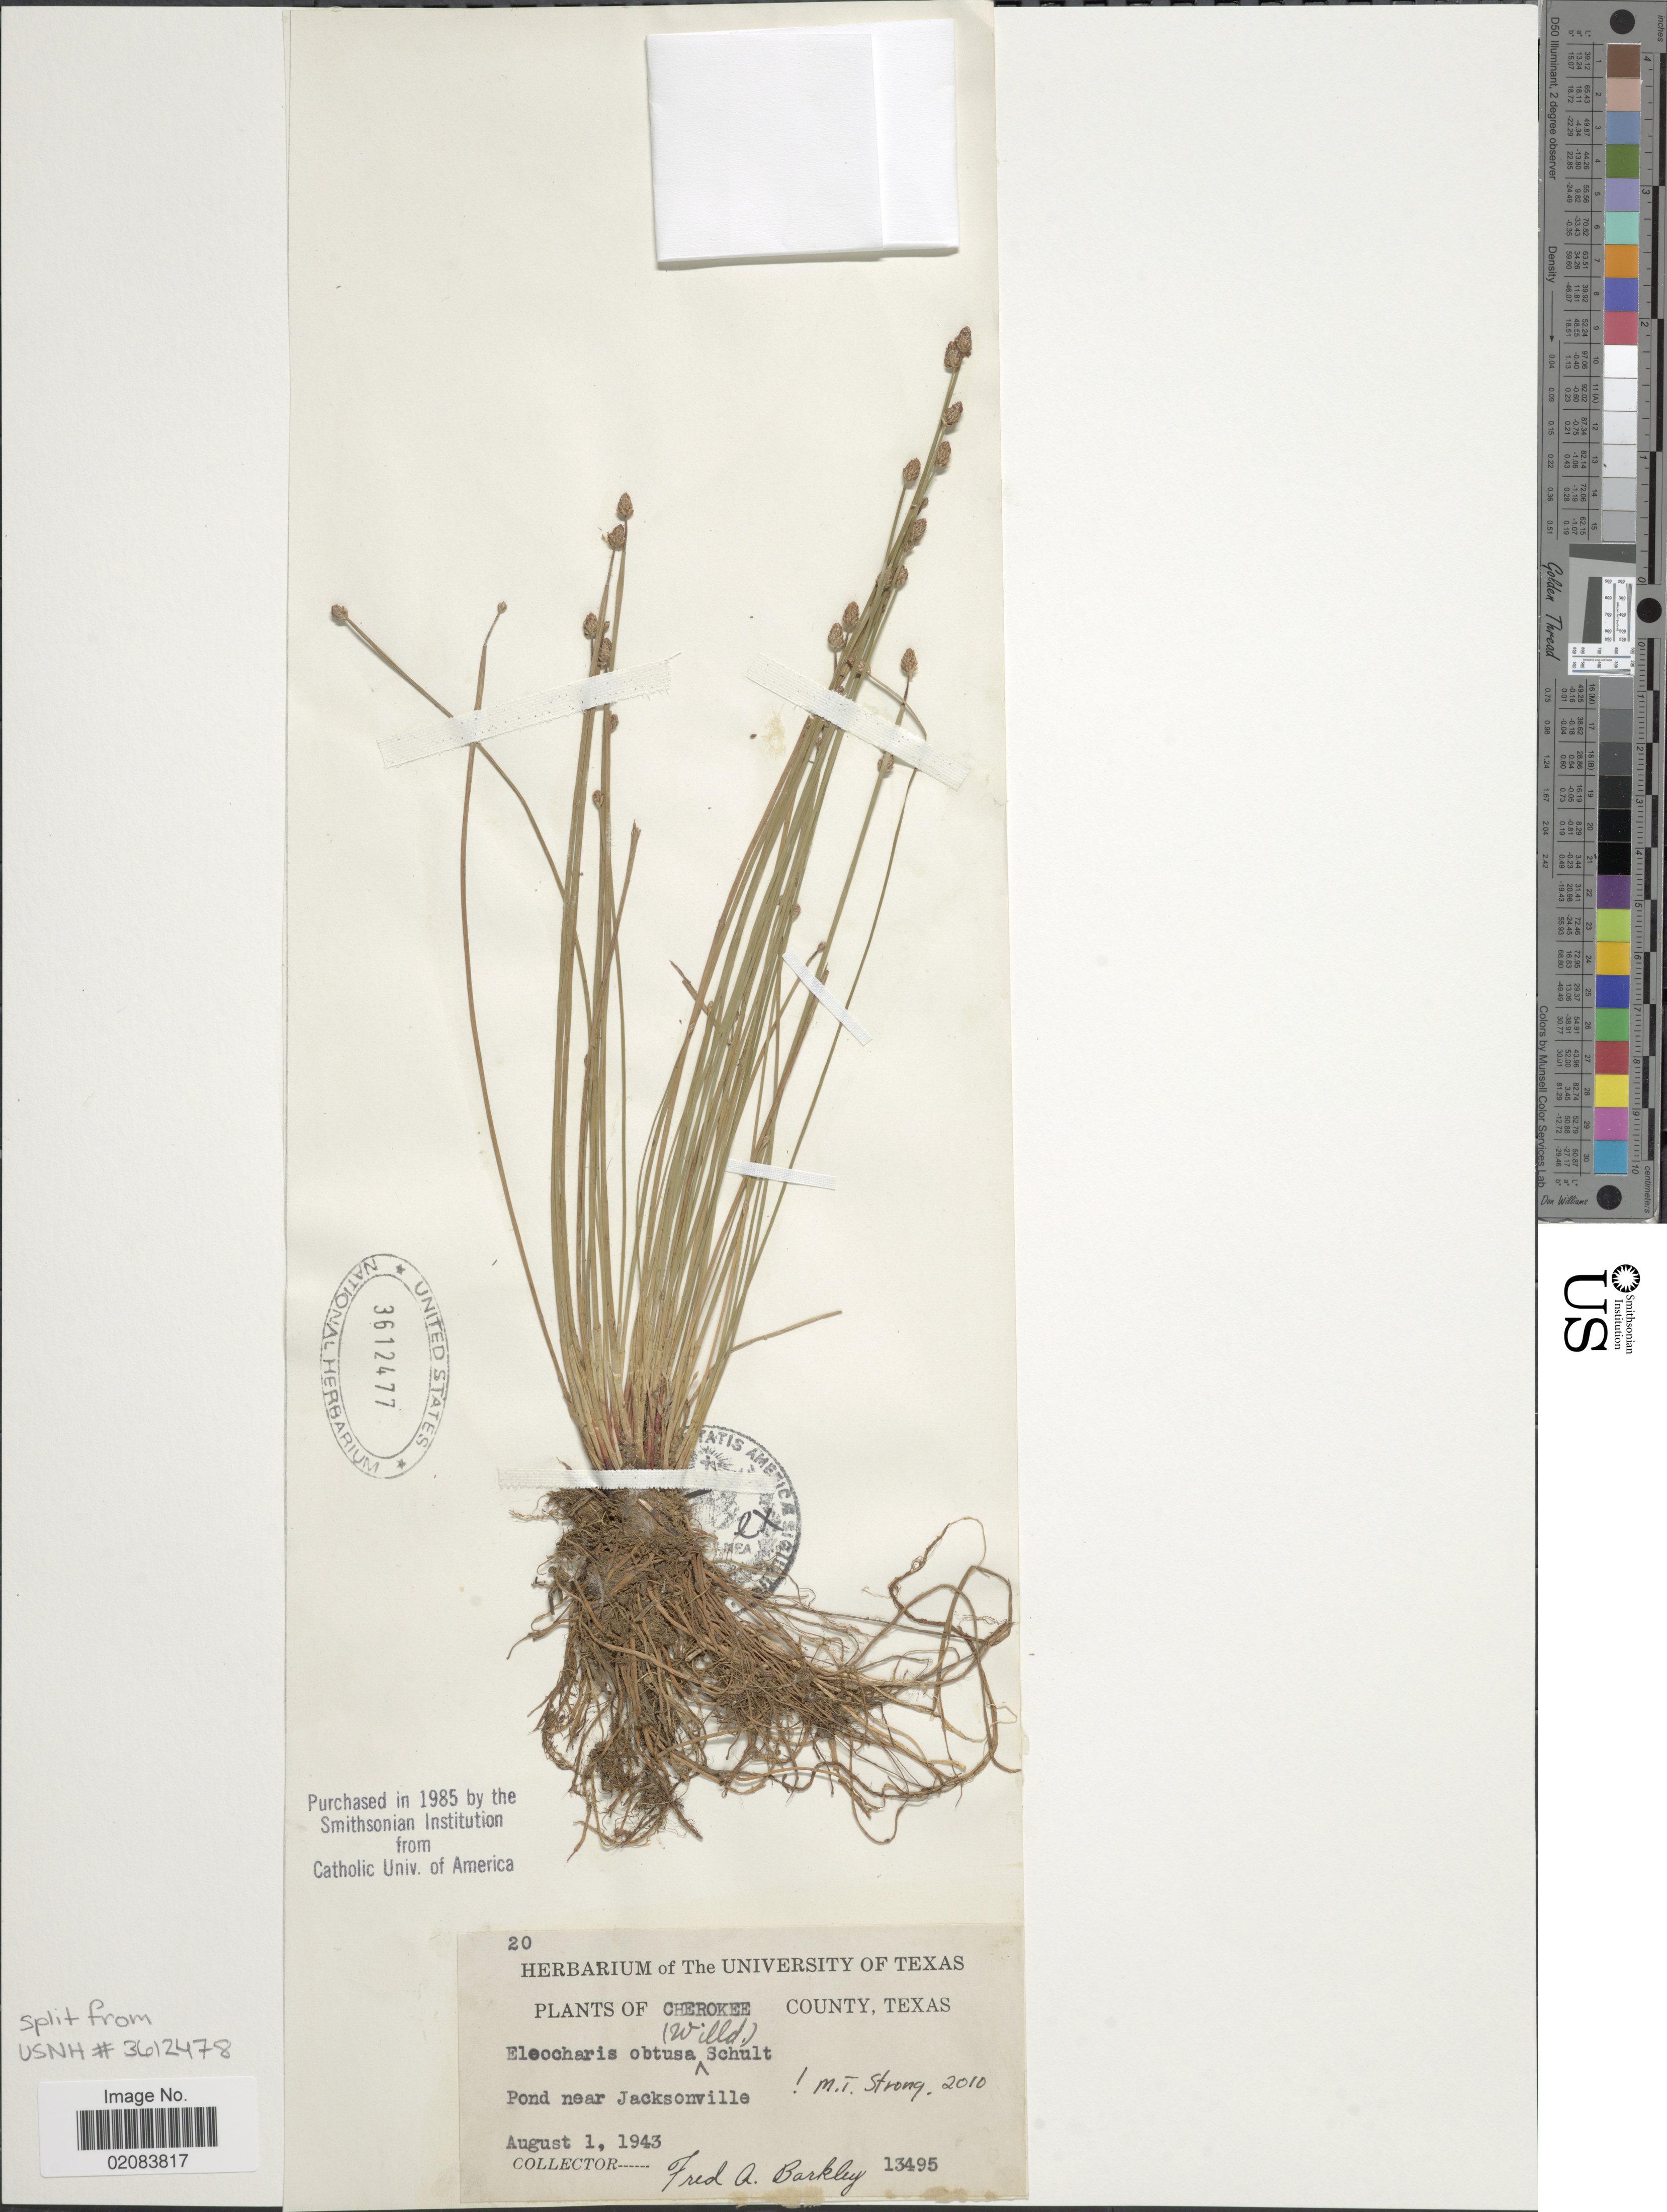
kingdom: Plantae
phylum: Tracheophyta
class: Liliopsida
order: Poales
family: Cyperaceae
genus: Eleocharis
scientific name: Eleocharis obtusa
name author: (Willd.) Schult.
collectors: F. A. Barkley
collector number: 13495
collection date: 1943-08-01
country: United States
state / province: Texas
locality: Cherokee County. Pond near Jacksonville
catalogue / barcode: US 3612477